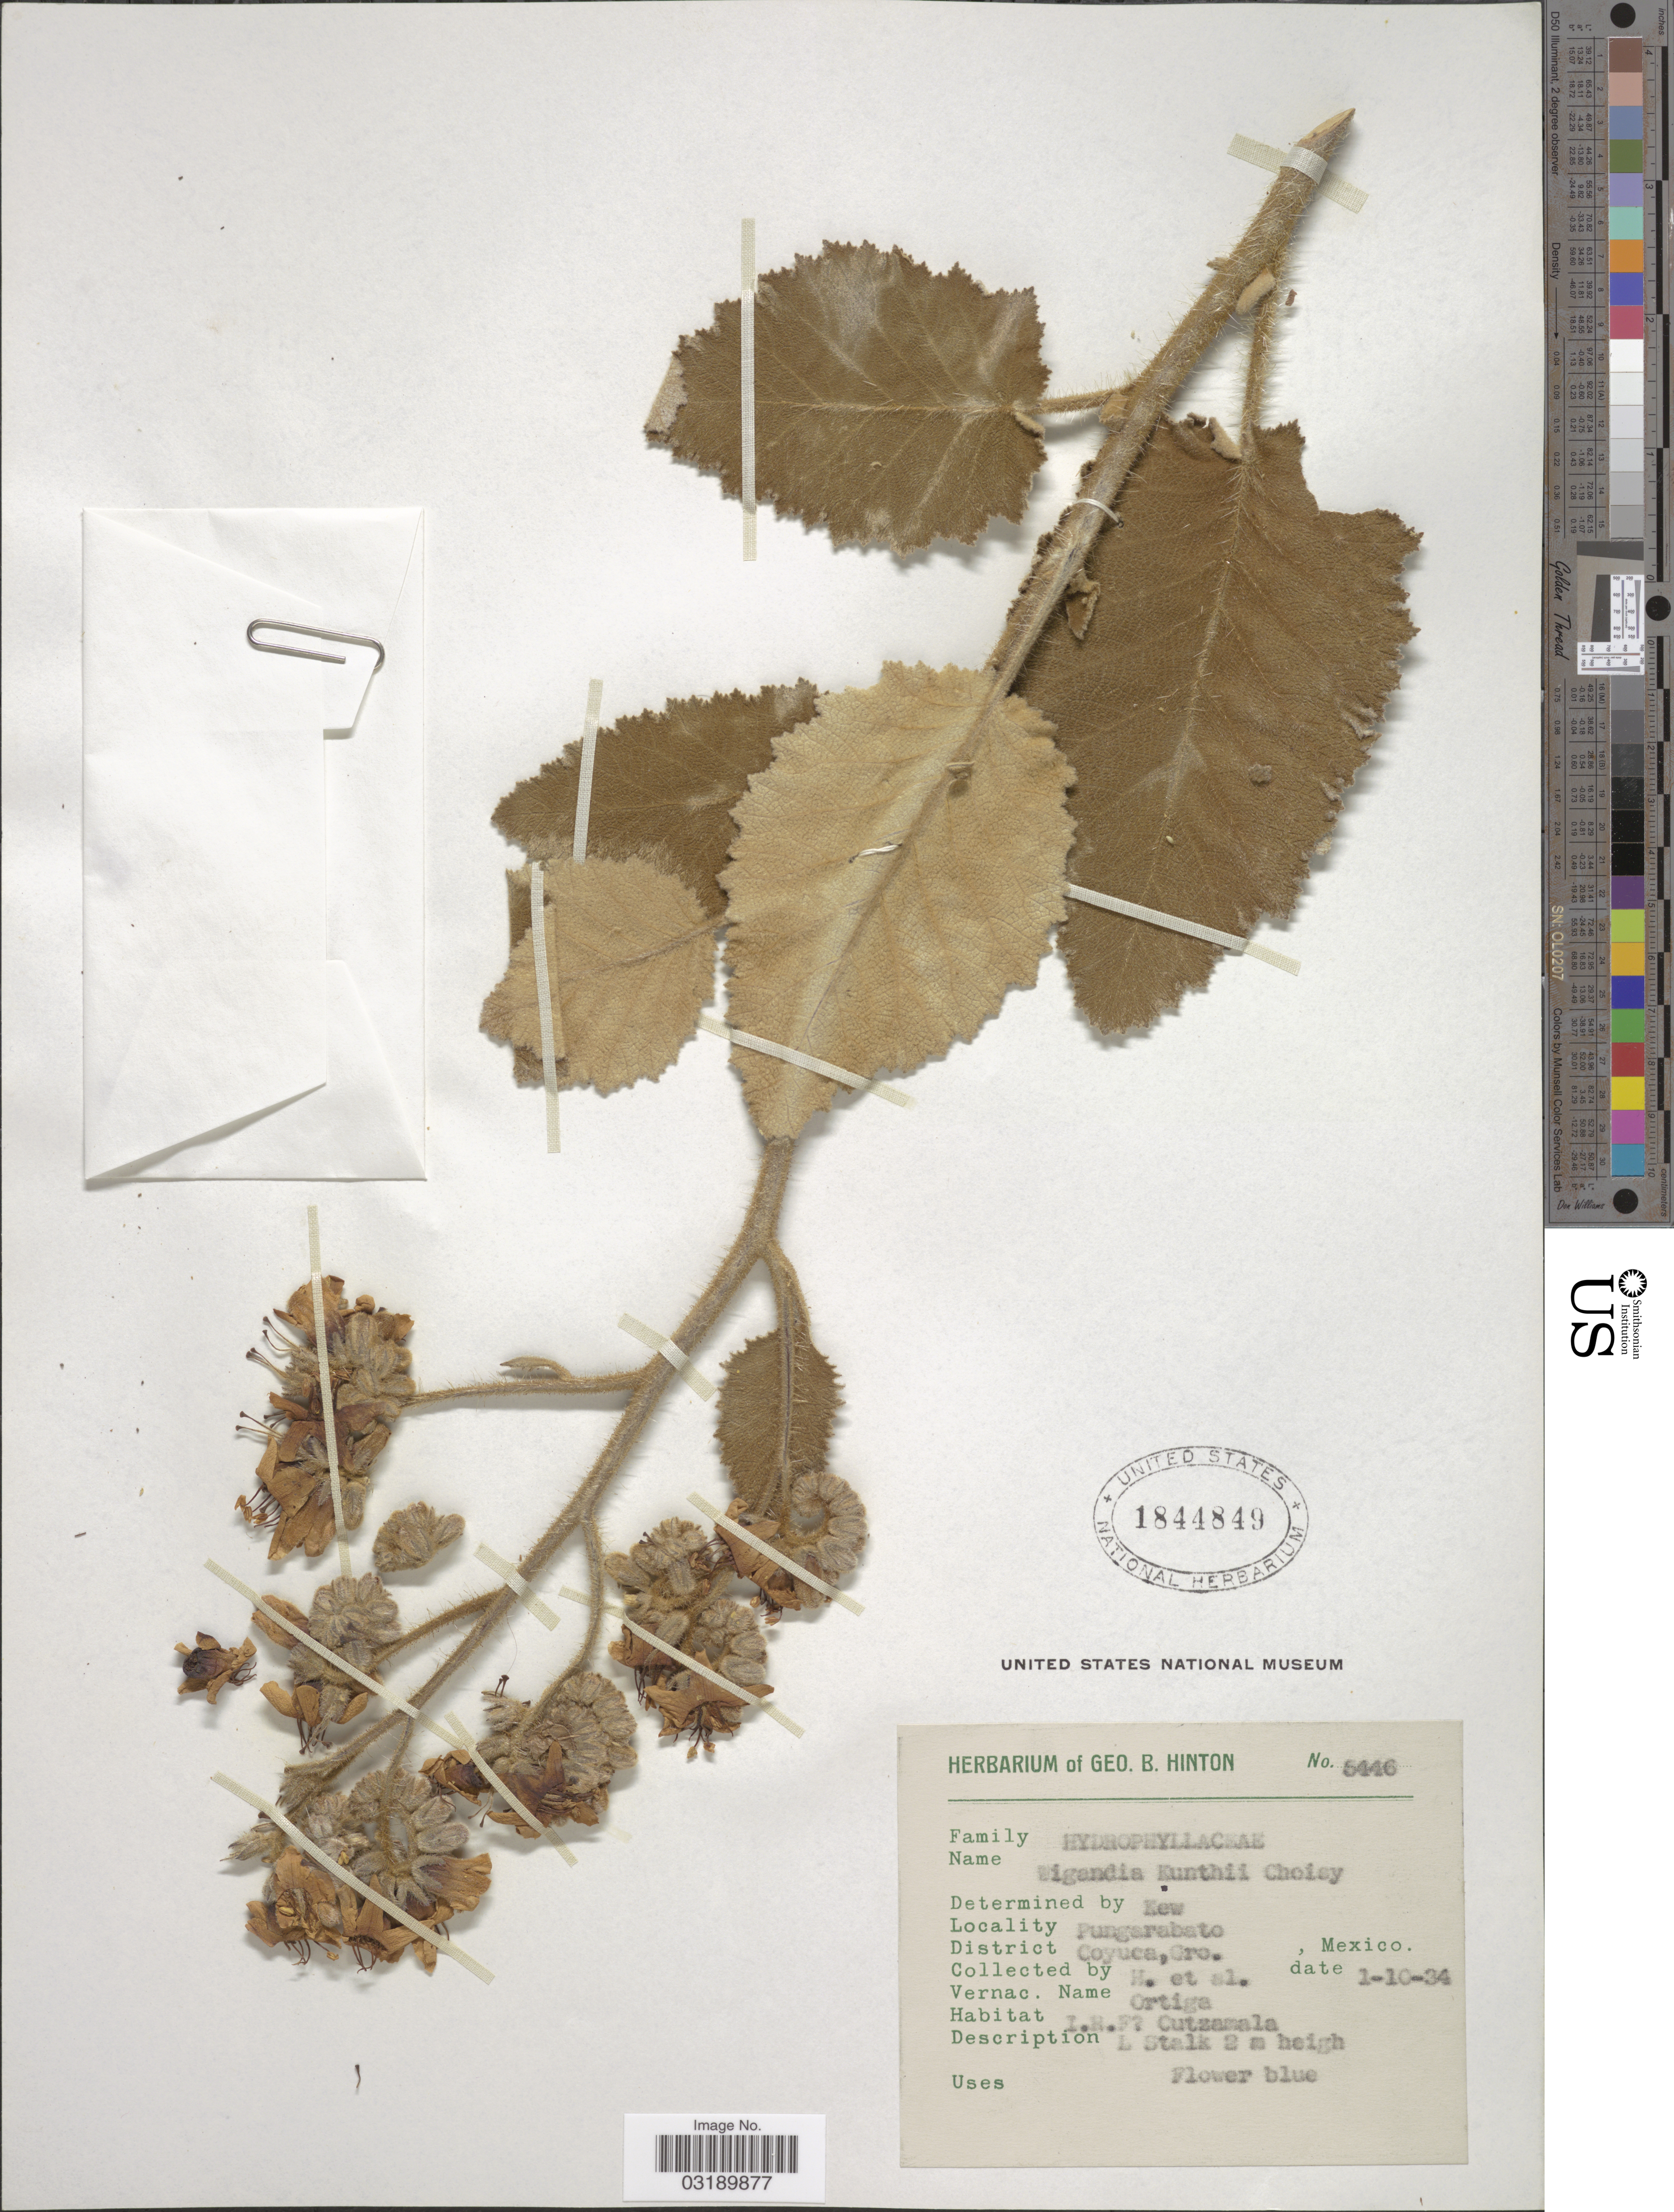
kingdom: Plantae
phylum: Tracheophyta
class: Magnoliopsida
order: Boraginales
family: Namaceae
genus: Wigandia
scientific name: Wigandia kunthii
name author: Choisy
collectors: G. B. Hinton & et al.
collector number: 5446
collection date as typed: Transcribed d/m/y: 1/10/34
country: Mexico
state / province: Guerrero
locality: Pungarabato. Coyuca. Cutzamala [unsure placement].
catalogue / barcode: US 1844849